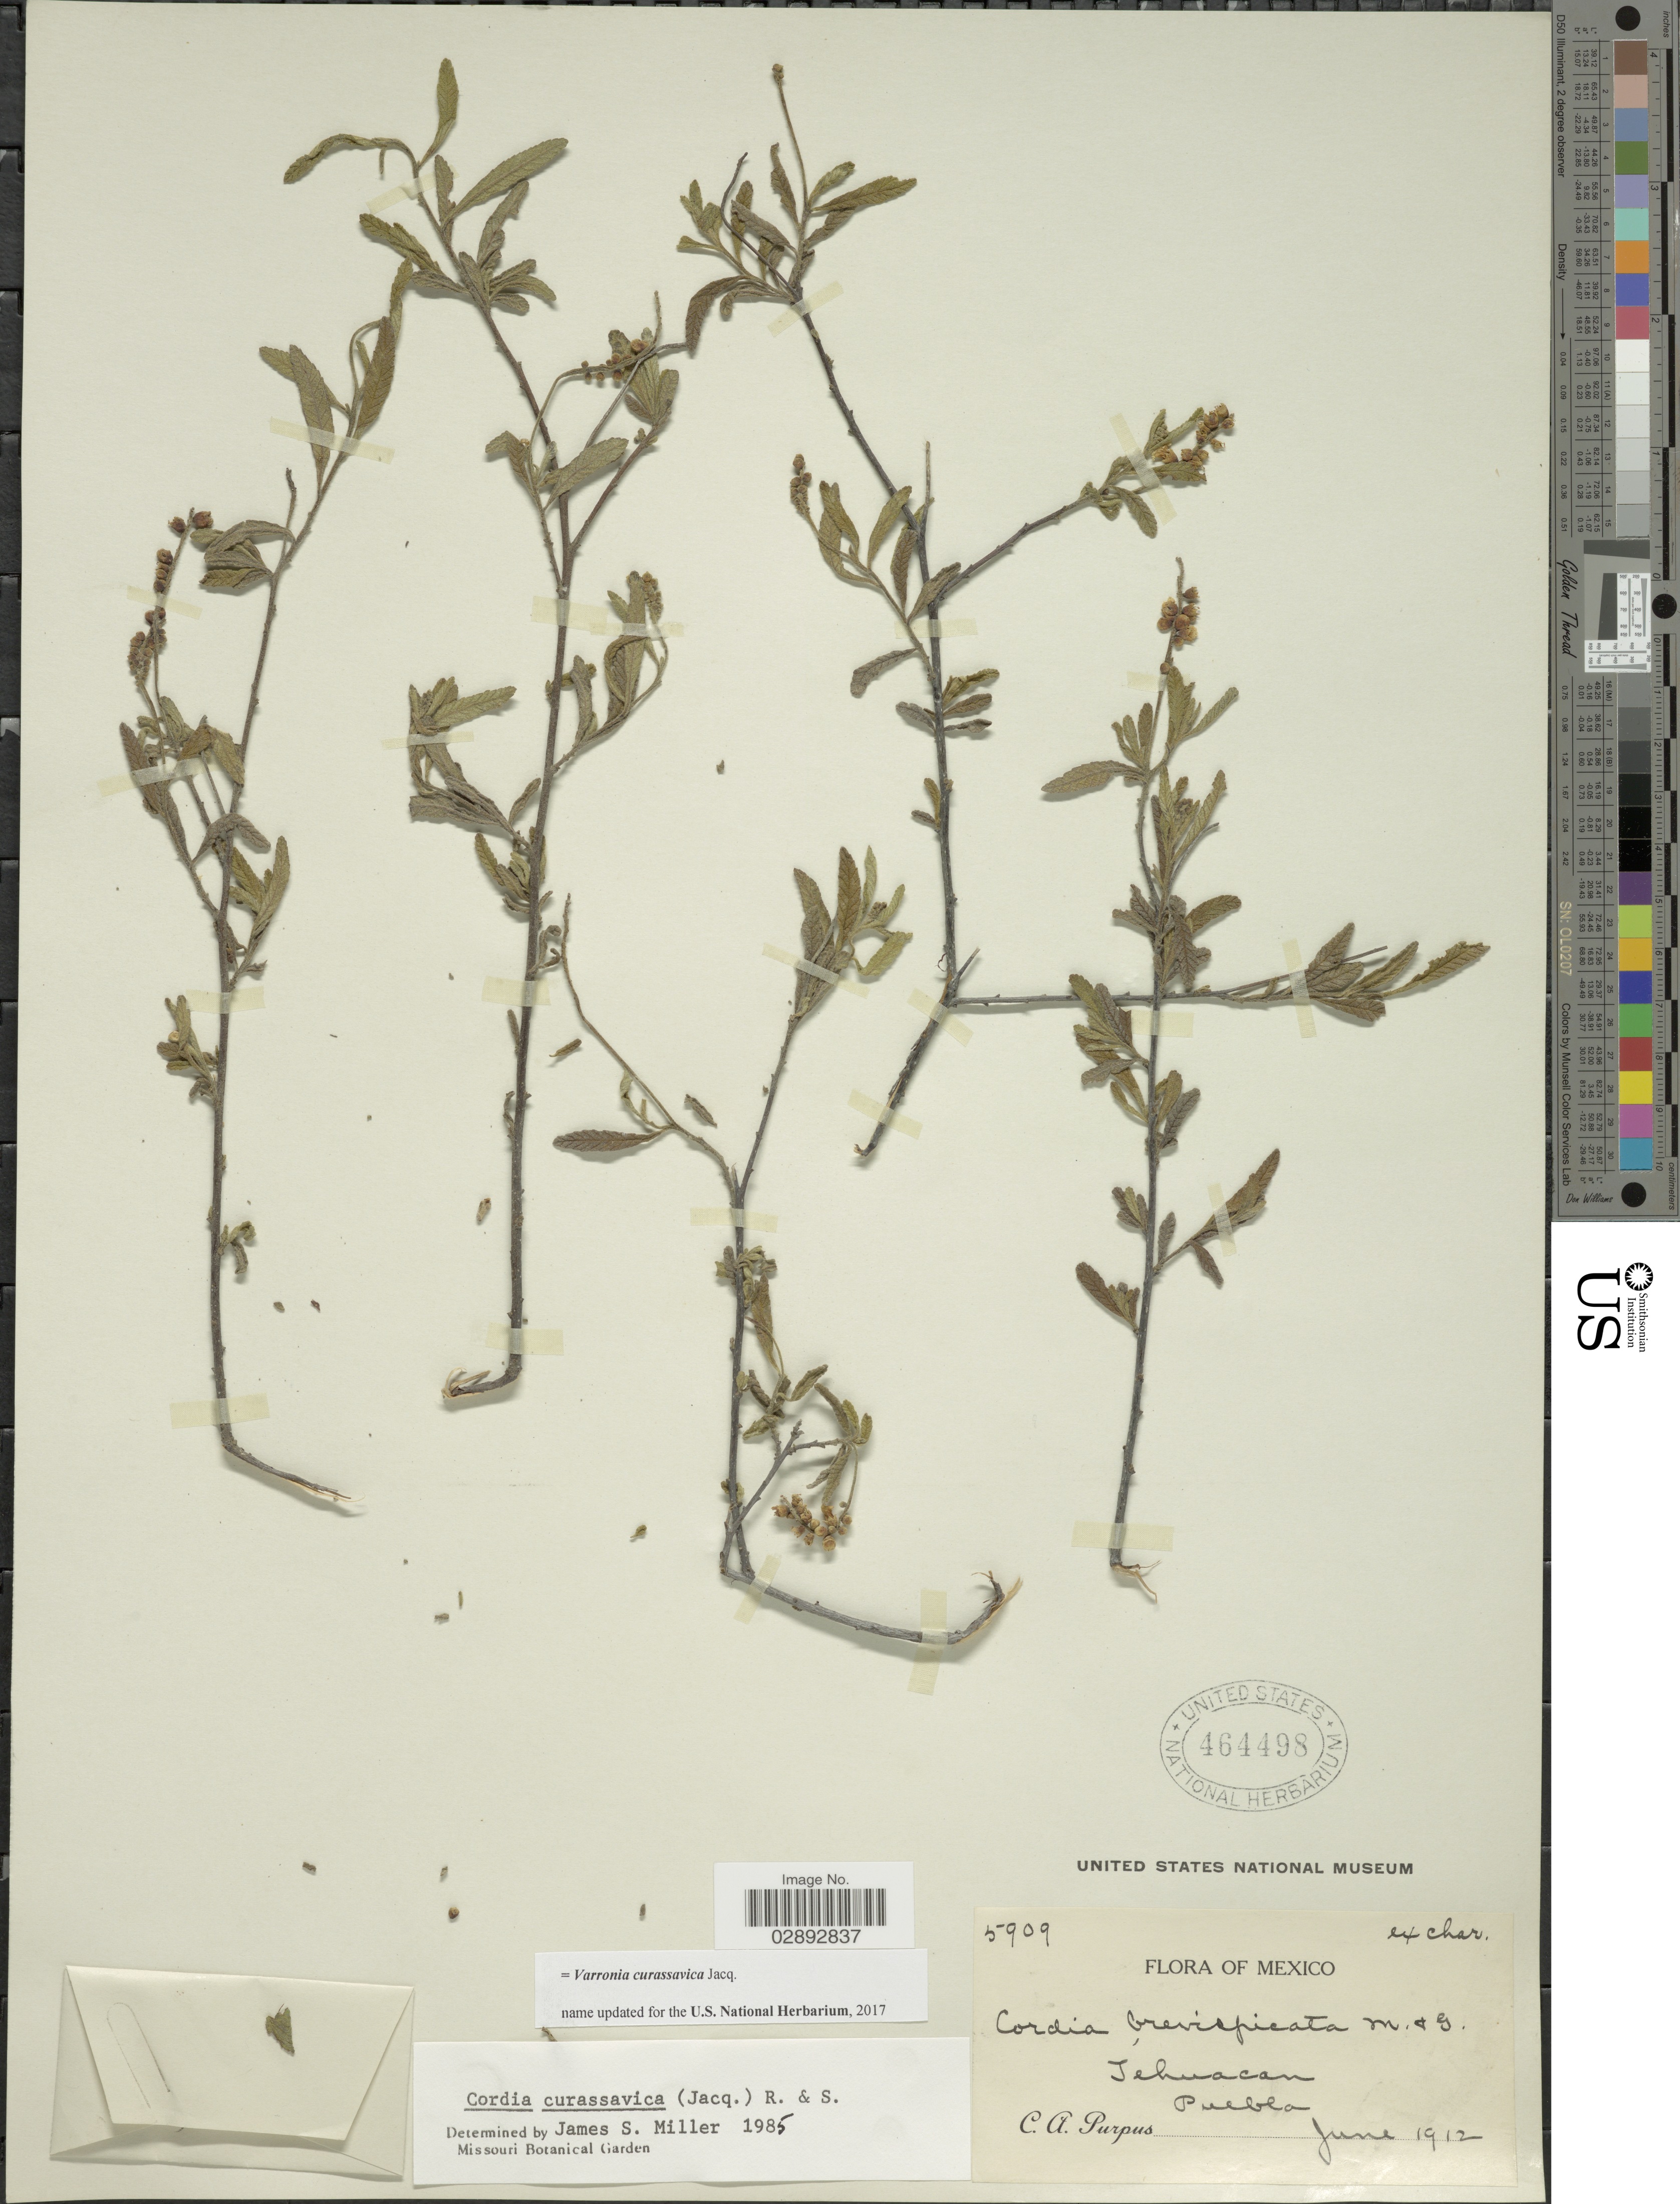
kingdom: Plantae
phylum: Tracheophyta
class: Magnoliopsida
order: Boraginales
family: Cordiaceae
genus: Varronia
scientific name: Varronia curassavica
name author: Jacq.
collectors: C. A. Purpus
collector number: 5909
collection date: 1912-06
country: Mexico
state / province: Puebla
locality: Tehuacan.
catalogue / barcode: US 464498